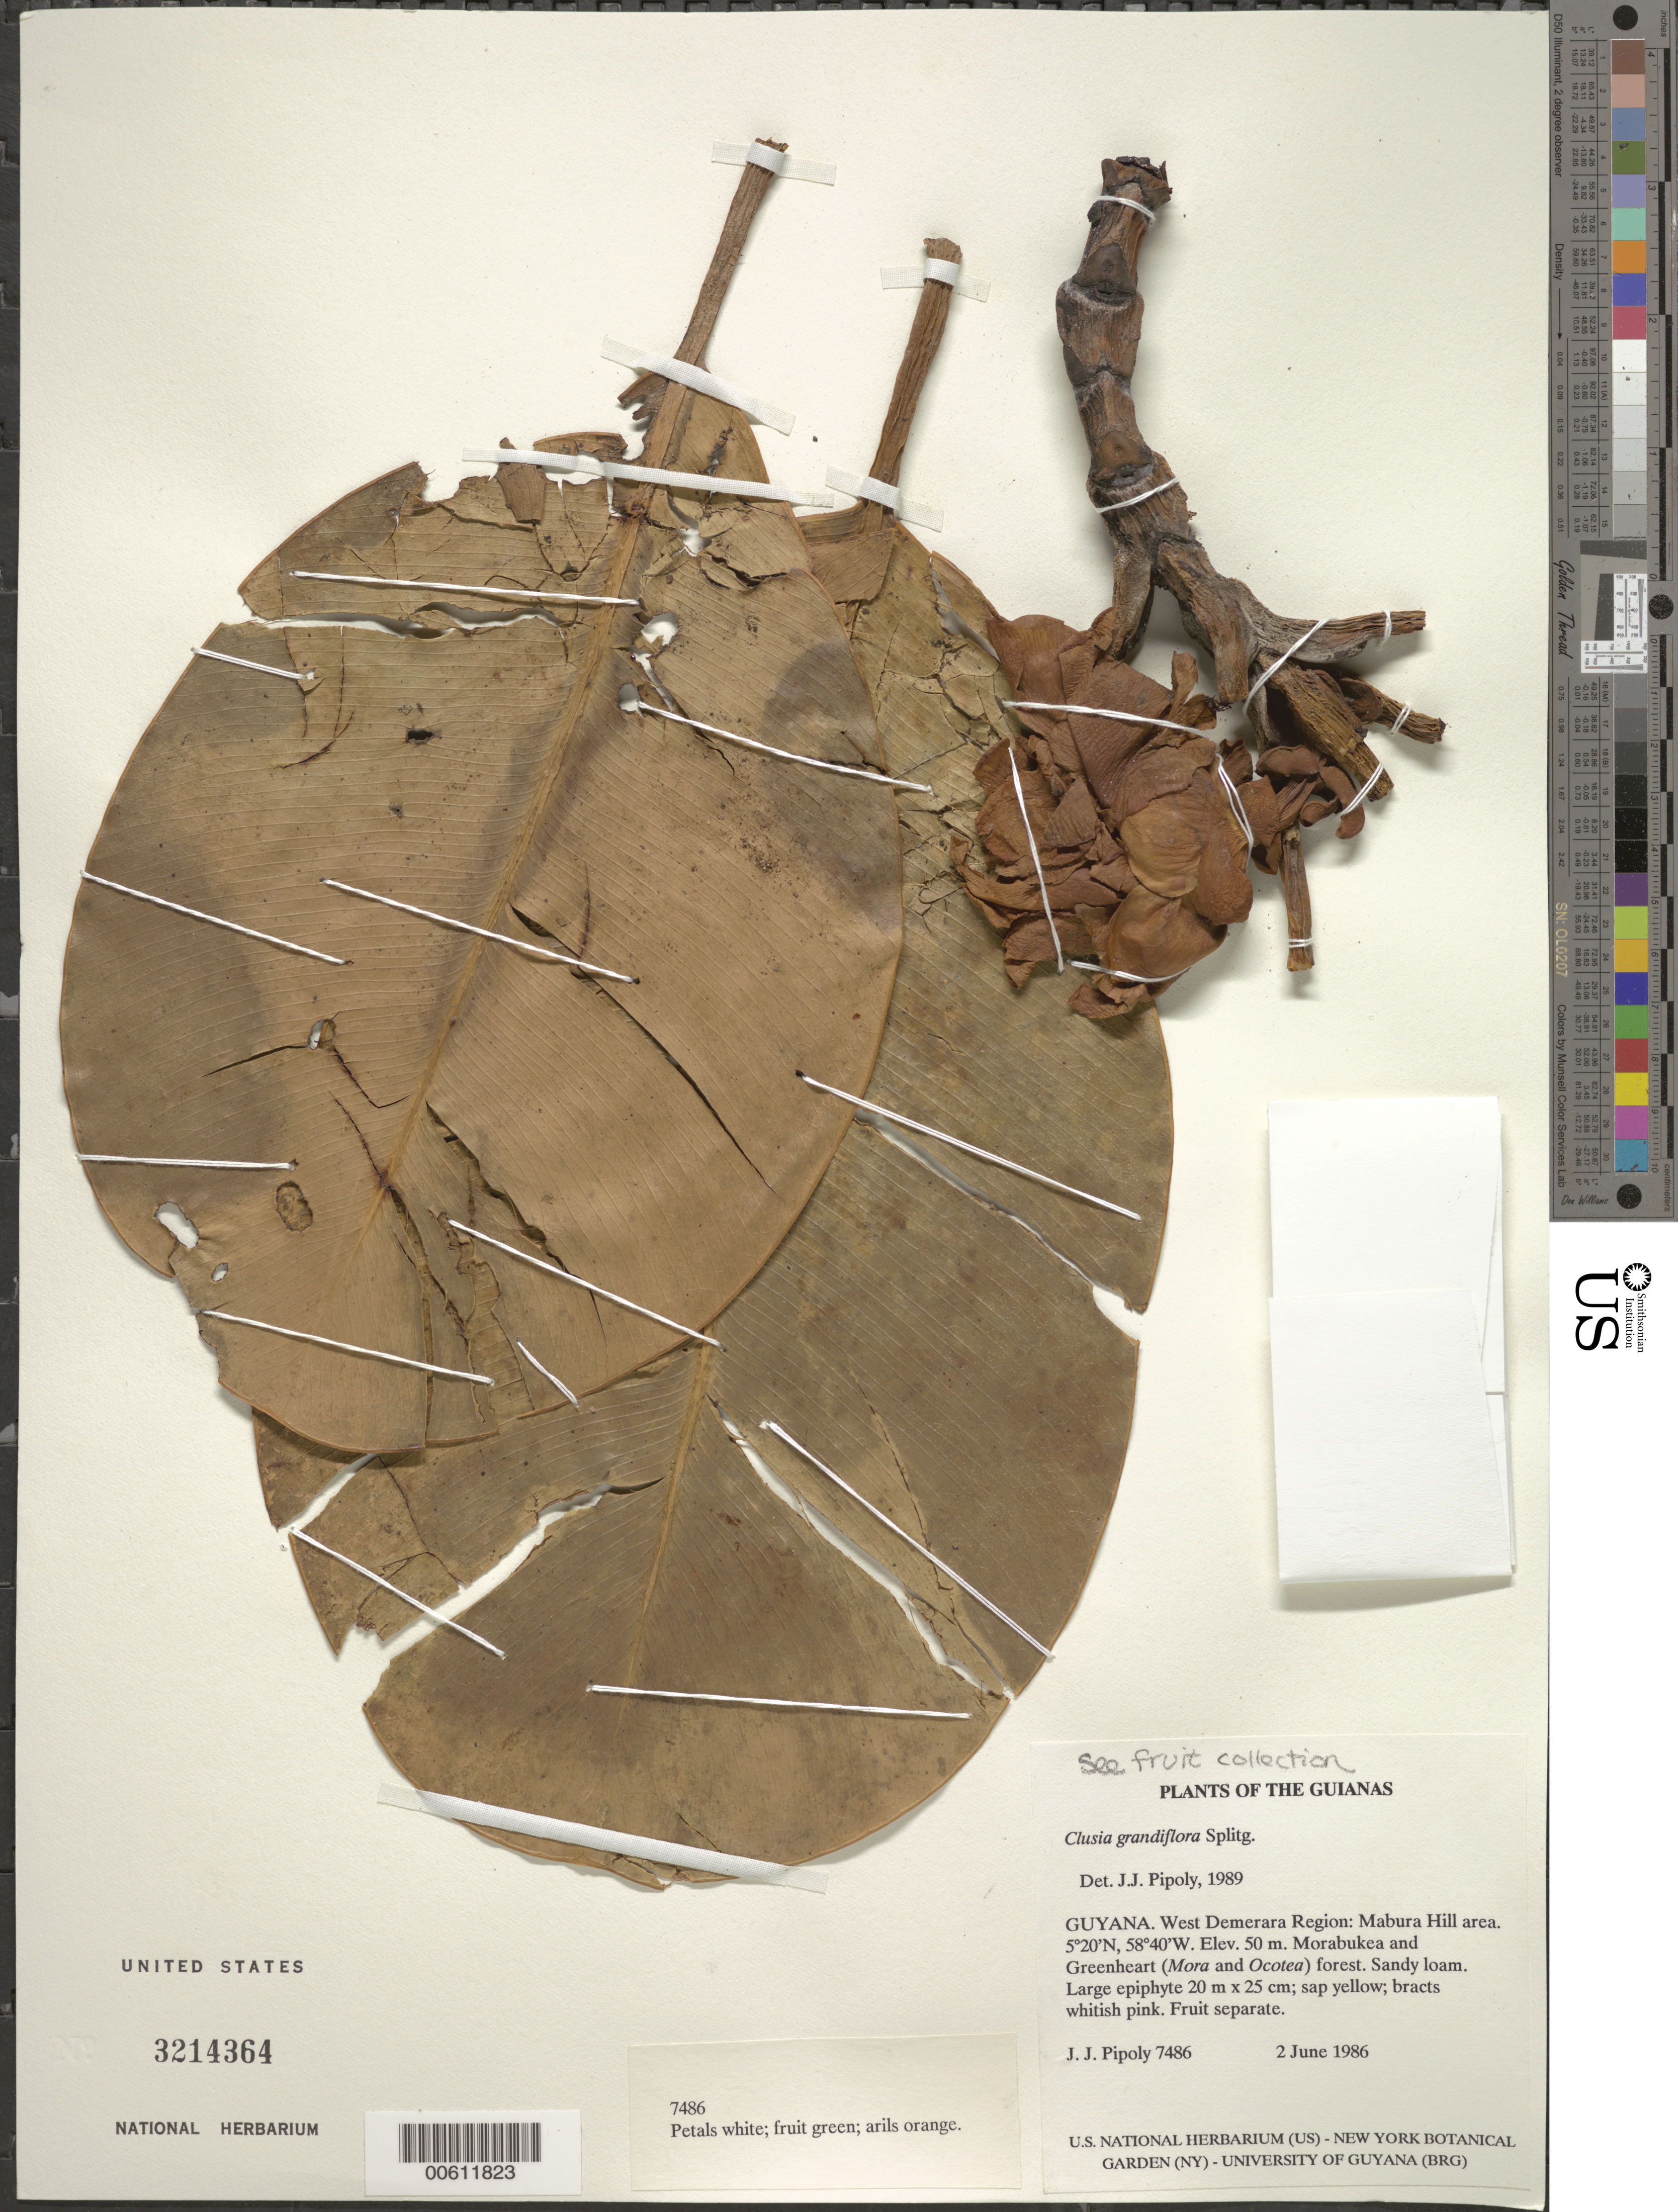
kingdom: Plantae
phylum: Tracheophyta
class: Magnoliopsida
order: Malpighiales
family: Clusiaceae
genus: Clusia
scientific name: Clusia grandiflora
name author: Splitg.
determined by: Pipoly, J. J., III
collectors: J. J. Pipoly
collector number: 7486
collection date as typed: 2 June 1986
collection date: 1986-06-02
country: Guyana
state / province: U. Demerara-Berbice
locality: Mabura Hill area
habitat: Morabukea and Greenheart (Mora and Ocotea) forest. Sandy loam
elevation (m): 50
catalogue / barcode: US 3214364